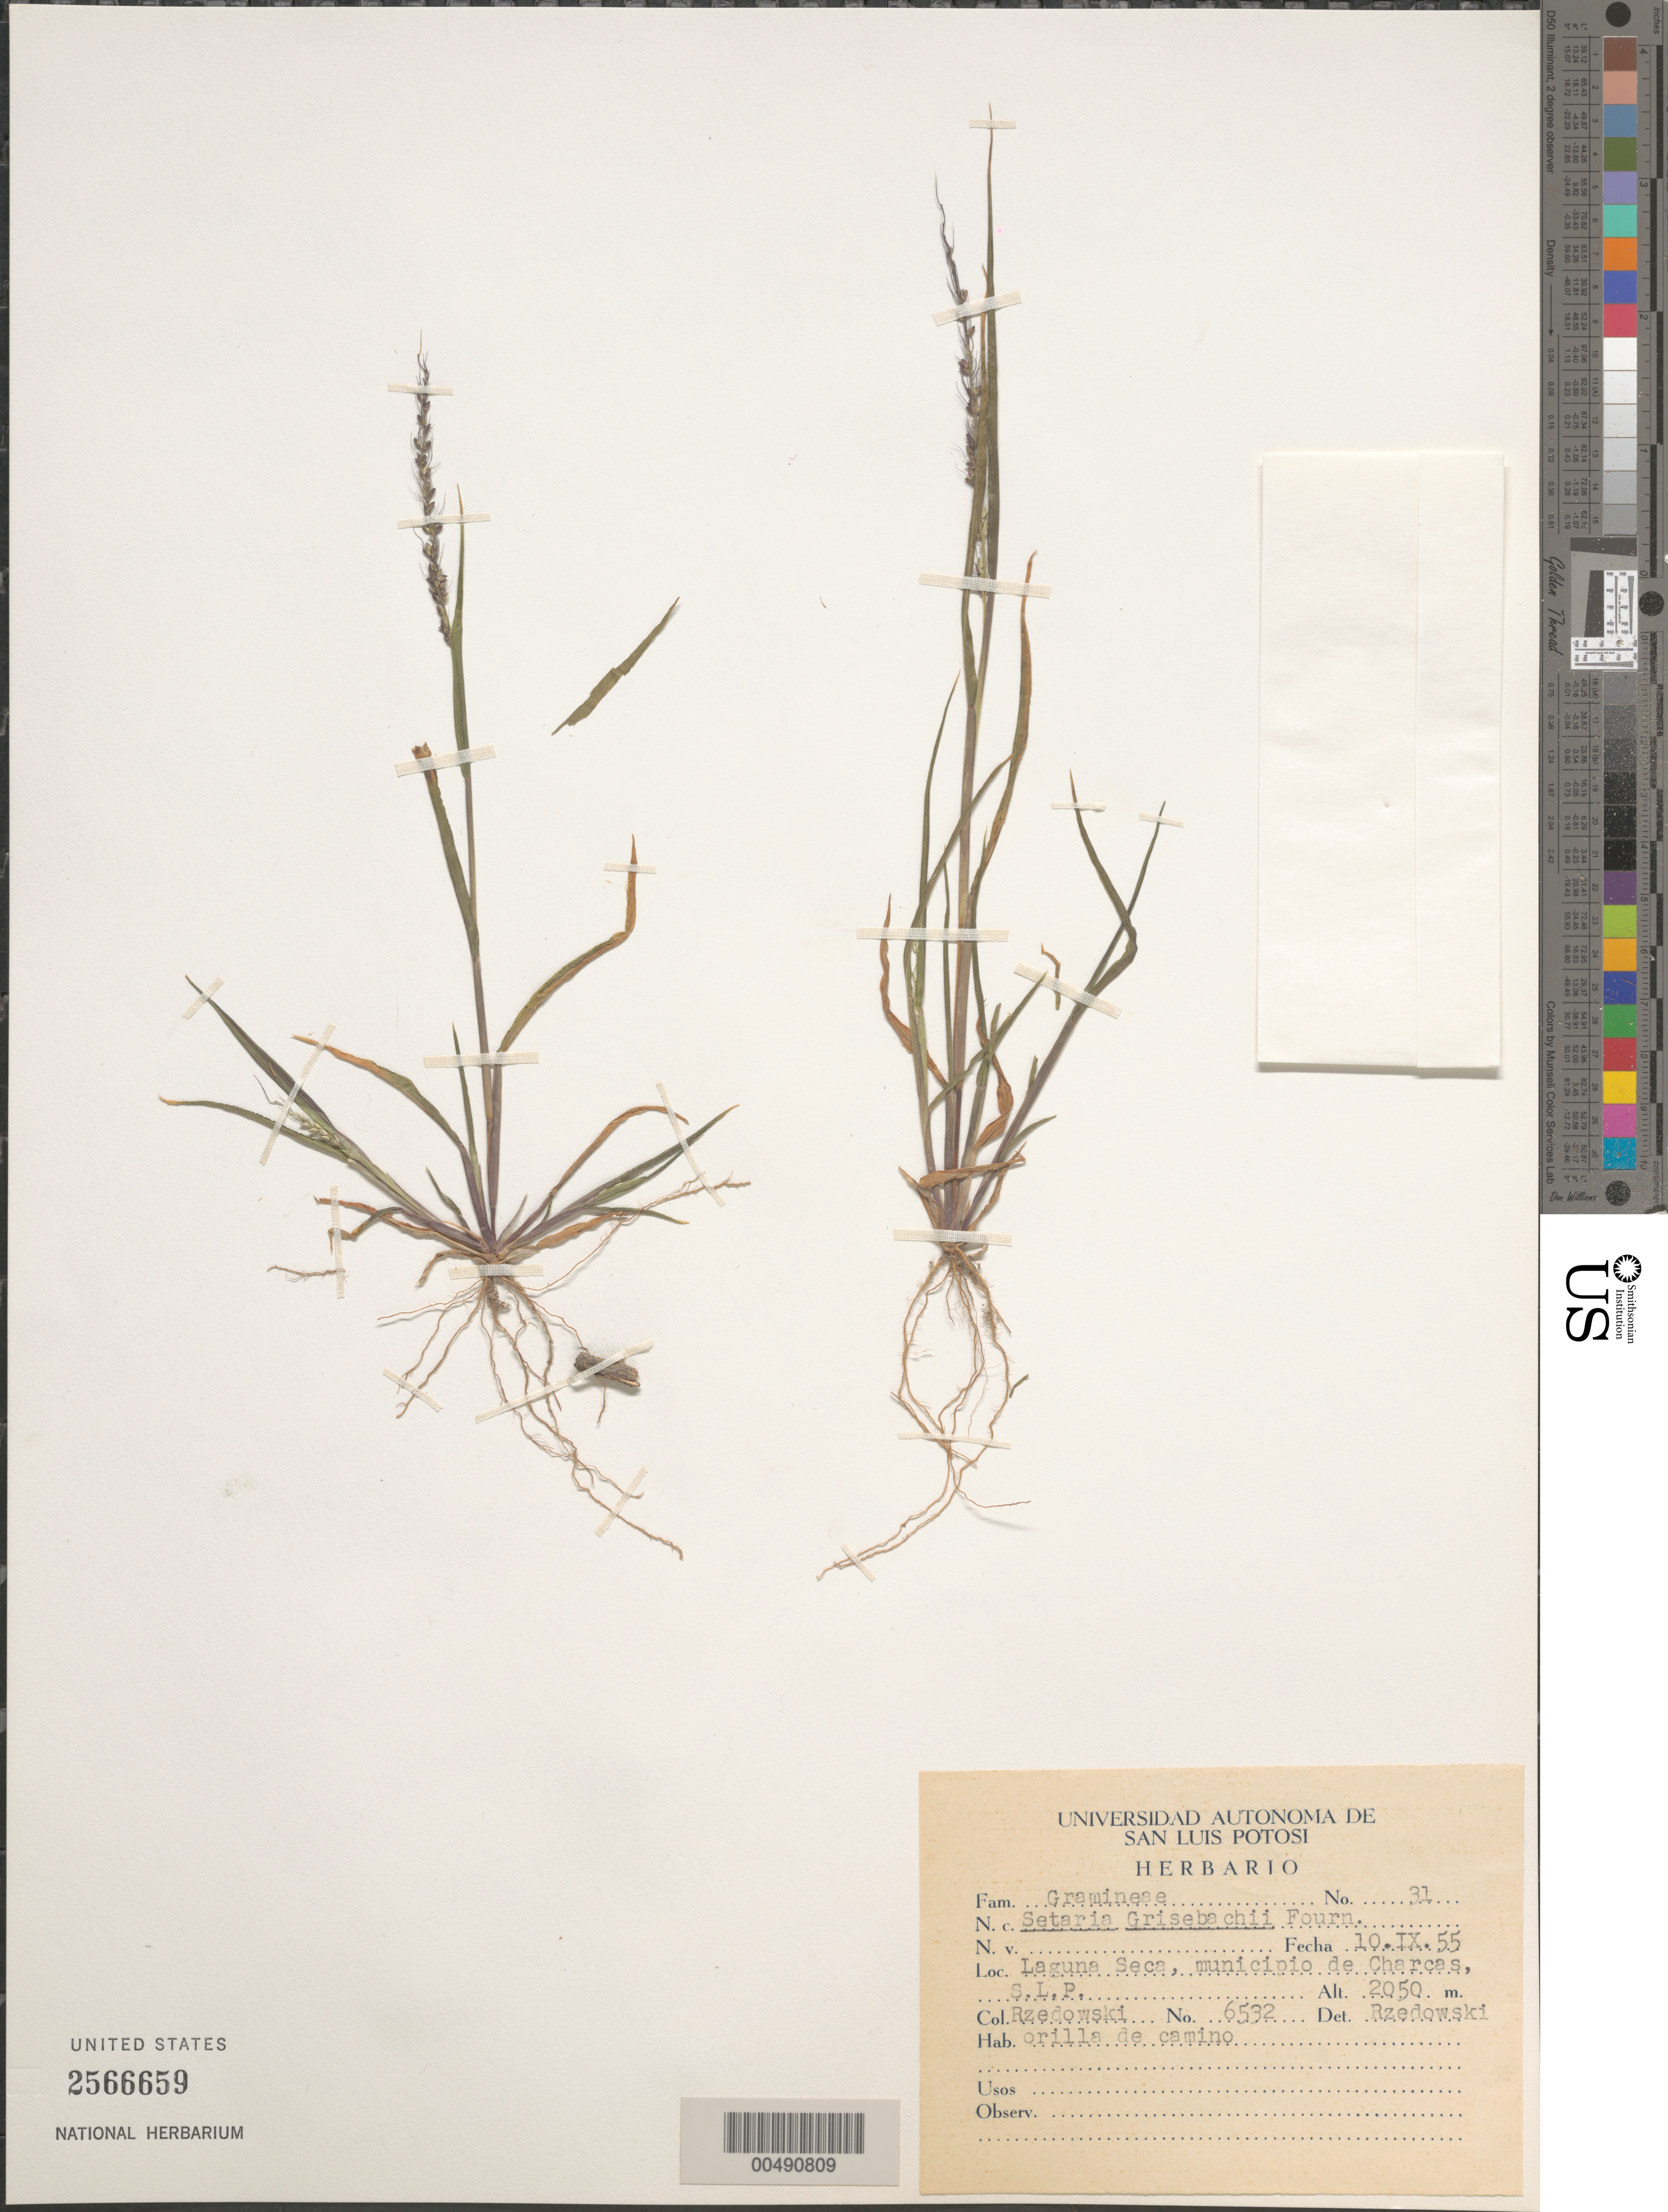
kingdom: Plantae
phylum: Tracheophyta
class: Liliopsida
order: Poales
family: Poaceae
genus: Setaria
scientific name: Setaria grisebachii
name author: E. Fourn.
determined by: Rzedowski, J.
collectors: J. Rzedowski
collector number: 6532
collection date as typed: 10 Sep 1955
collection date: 1955-09-10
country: Mexico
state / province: San Luis Potosi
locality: Laguna Seca, Mun of Charcas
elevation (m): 2050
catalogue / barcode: US 2566659